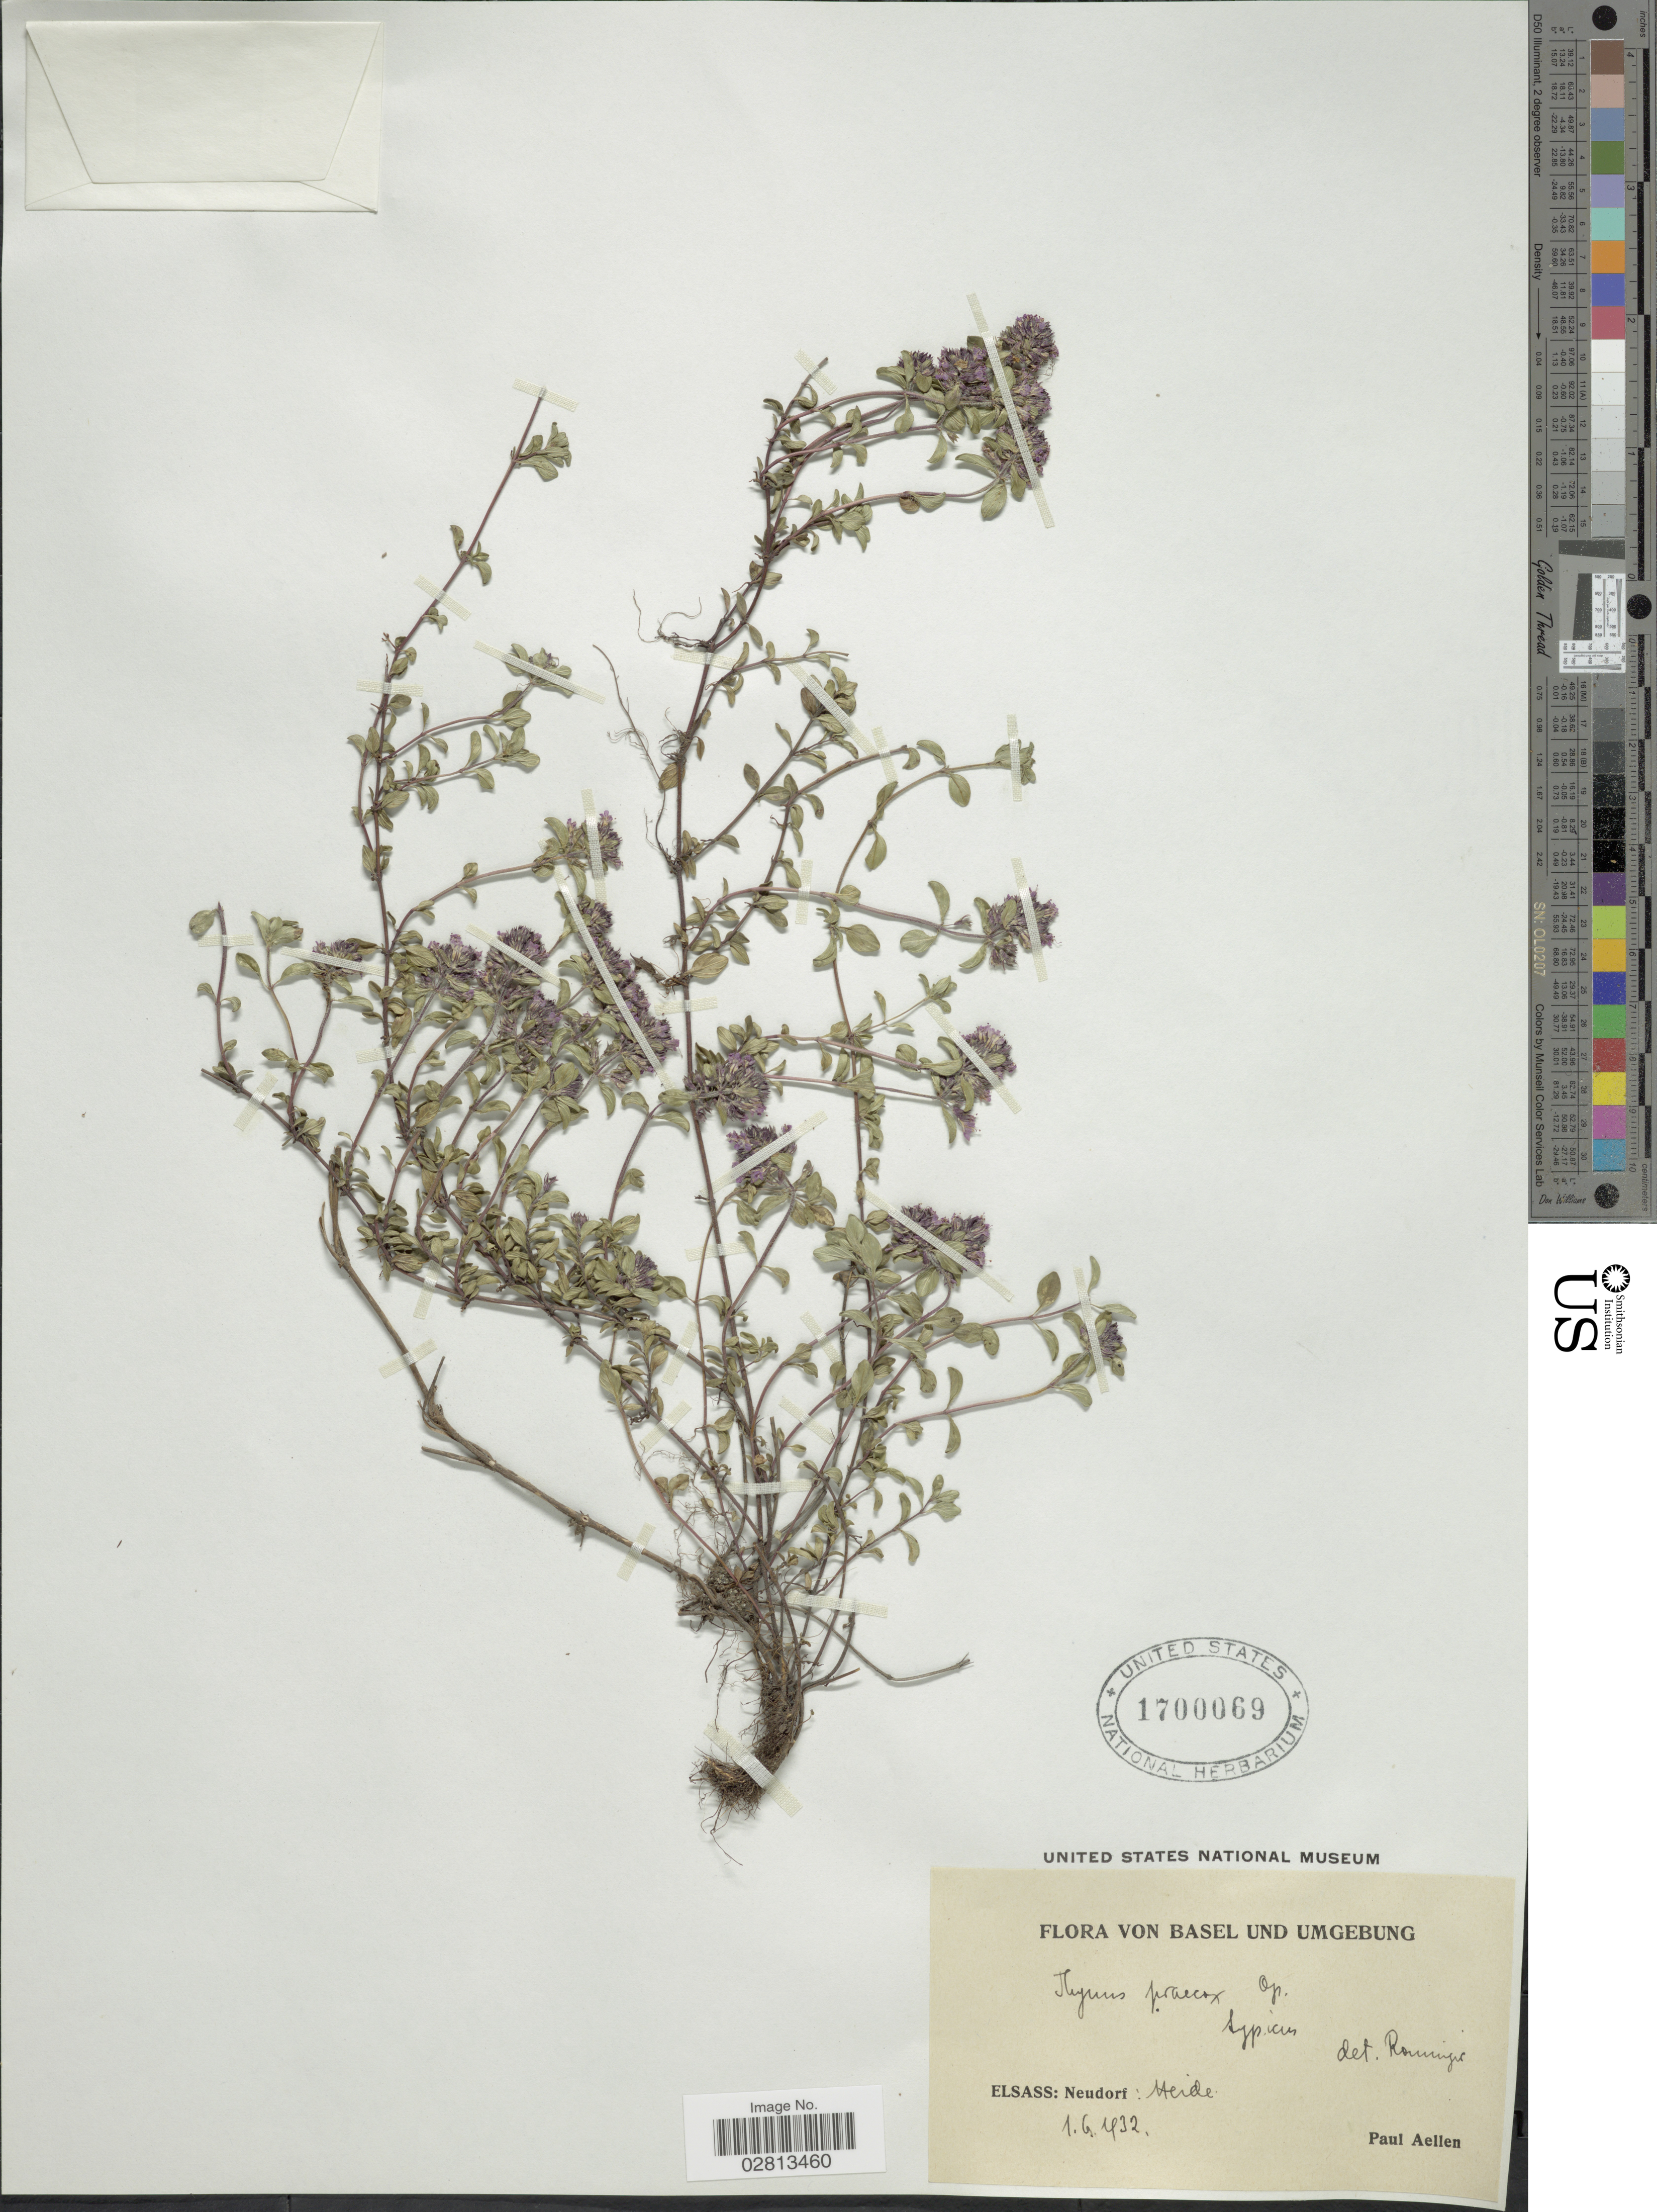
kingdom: Plantae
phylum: Tracheophyta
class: Magnoliopsida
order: Lamiales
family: Lamiaceae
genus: Thymus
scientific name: Thymus praecox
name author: Opiz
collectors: P. Aellen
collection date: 1932-06-01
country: Germany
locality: Basel und Umgebung. Elsass: Neudorf: Heide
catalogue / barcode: US 1700069